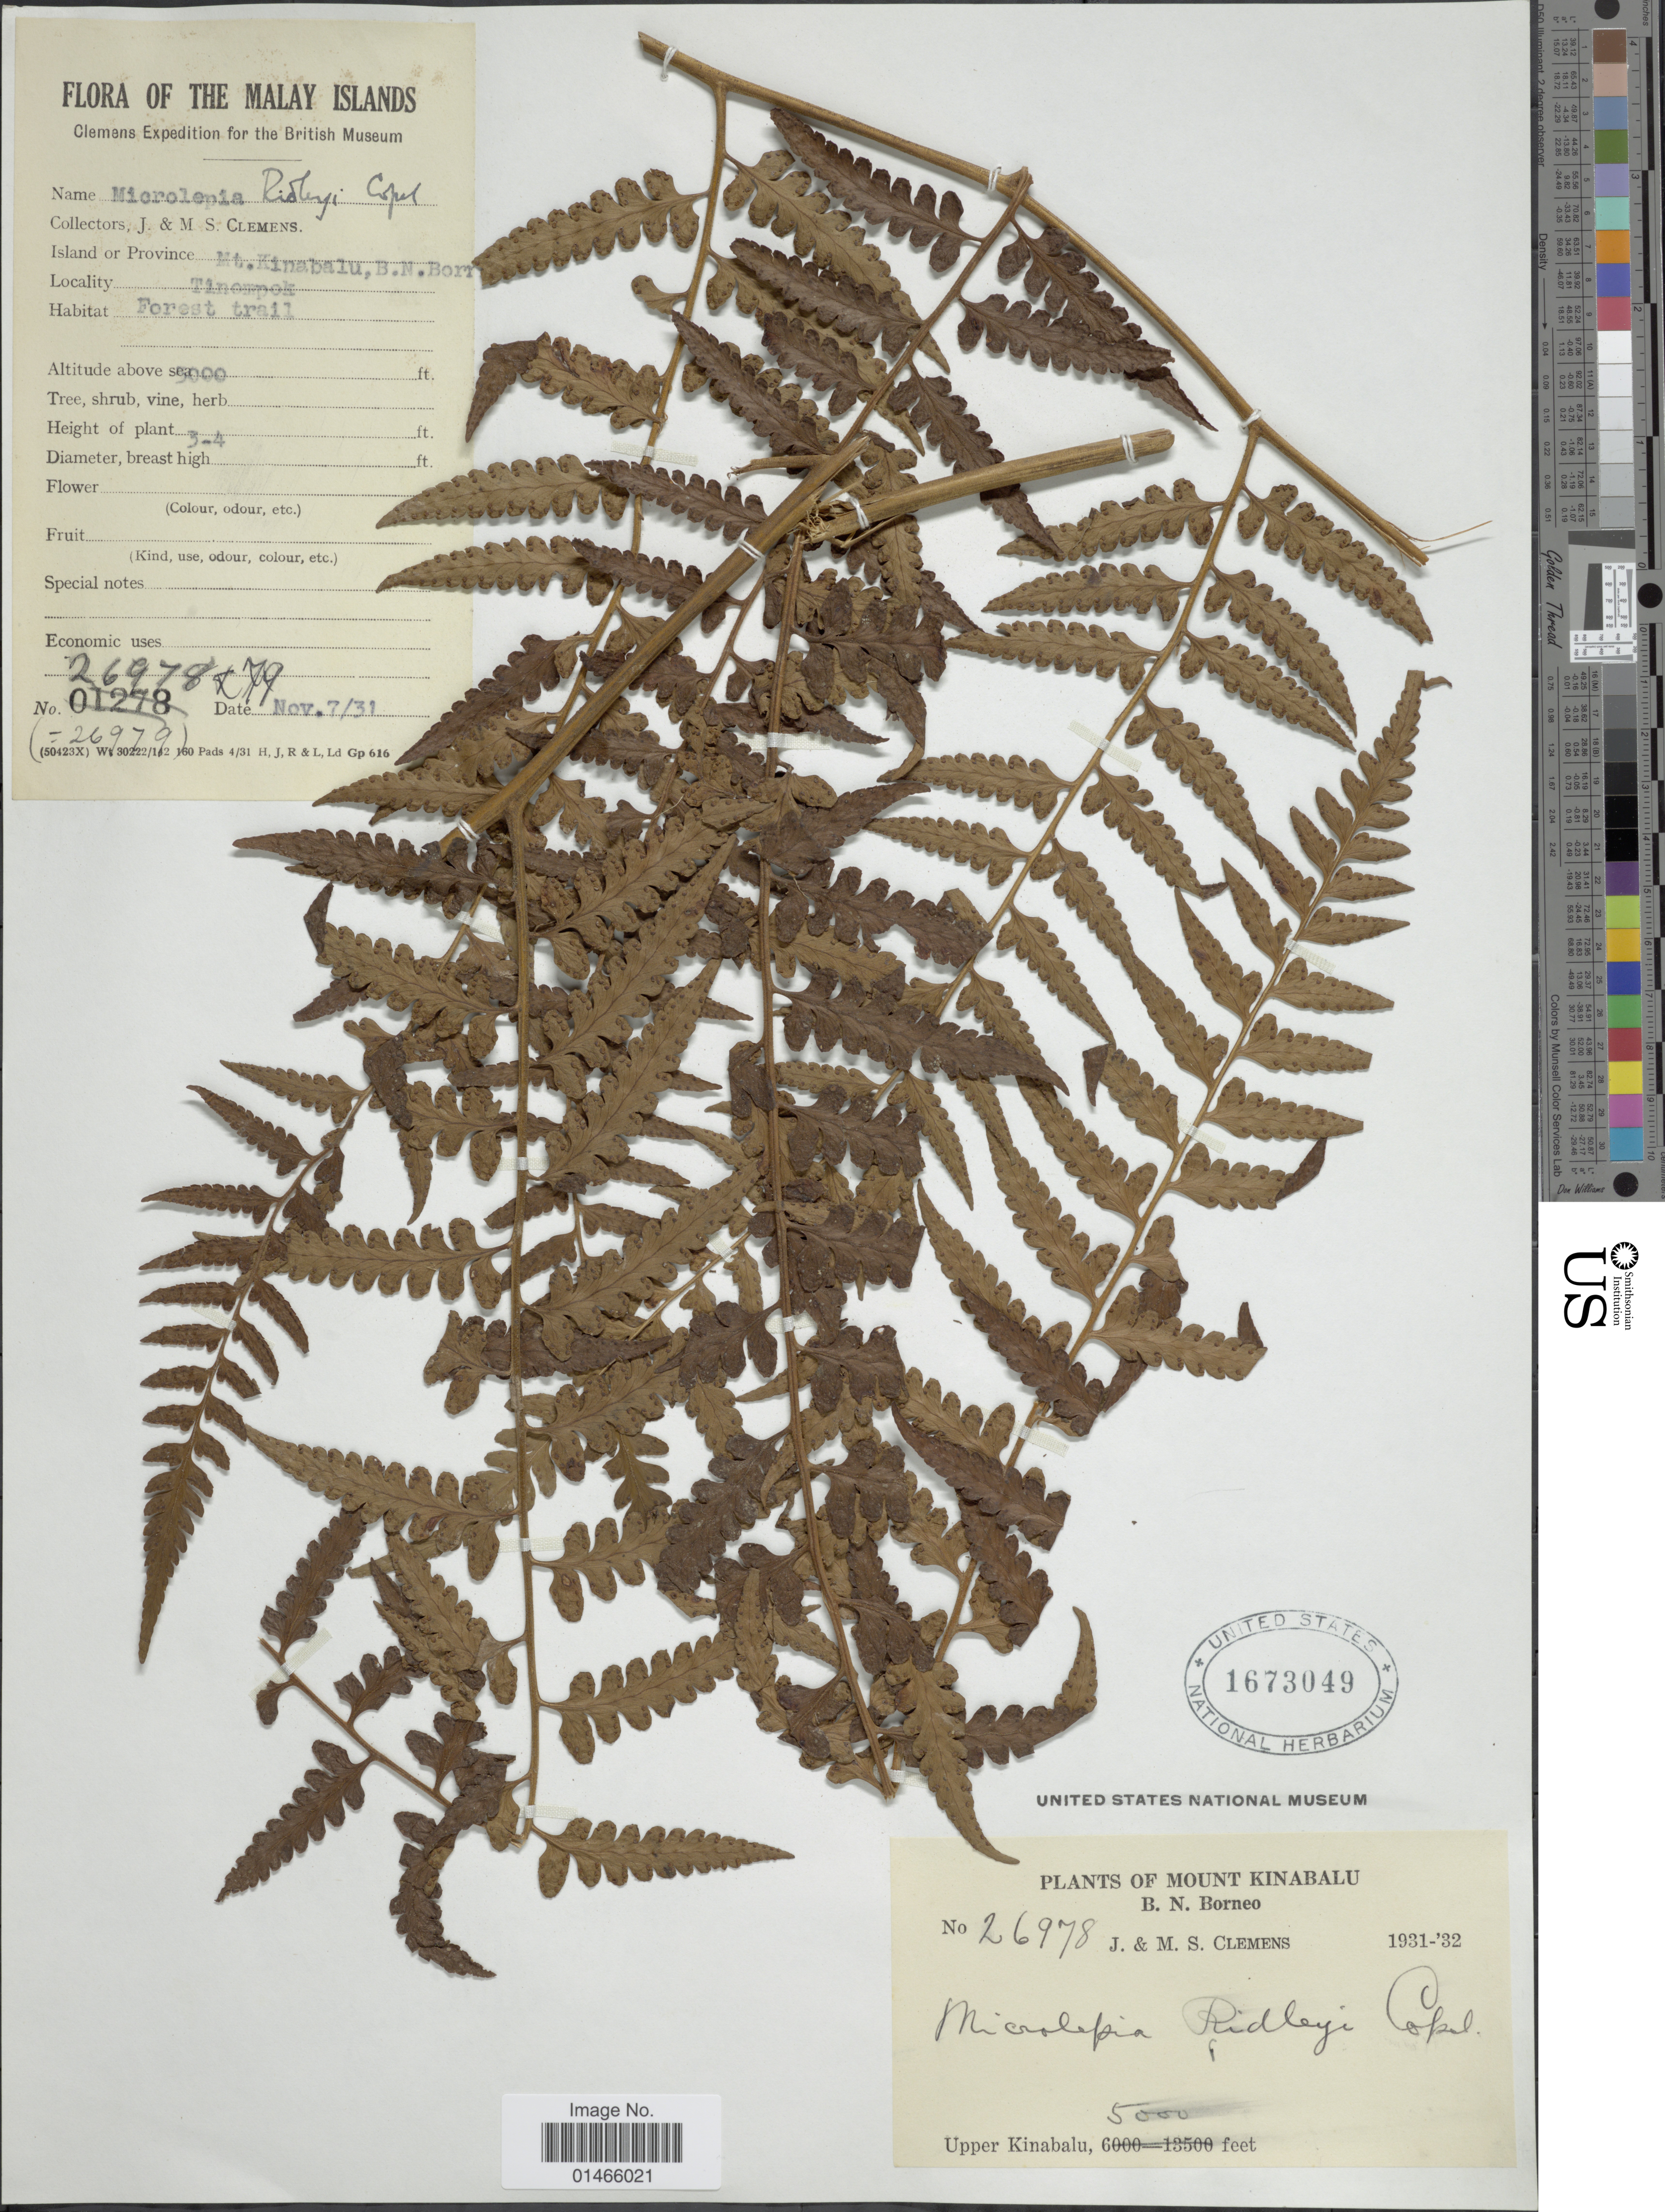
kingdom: Plantae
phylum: Tracheophyta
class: Polypodiopsida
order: Polypodiales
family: Dennstaedtiaceae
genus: Microlepia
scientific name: Microlepia ridleyi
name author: Copel.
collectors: J. Clemens & M. S. Clemens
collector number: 26978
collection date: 1931/1932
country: Malaysia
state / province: Sabah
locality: B.N. Borneo, Upper Kinabalu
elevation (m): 1524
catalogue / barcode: US 1673049